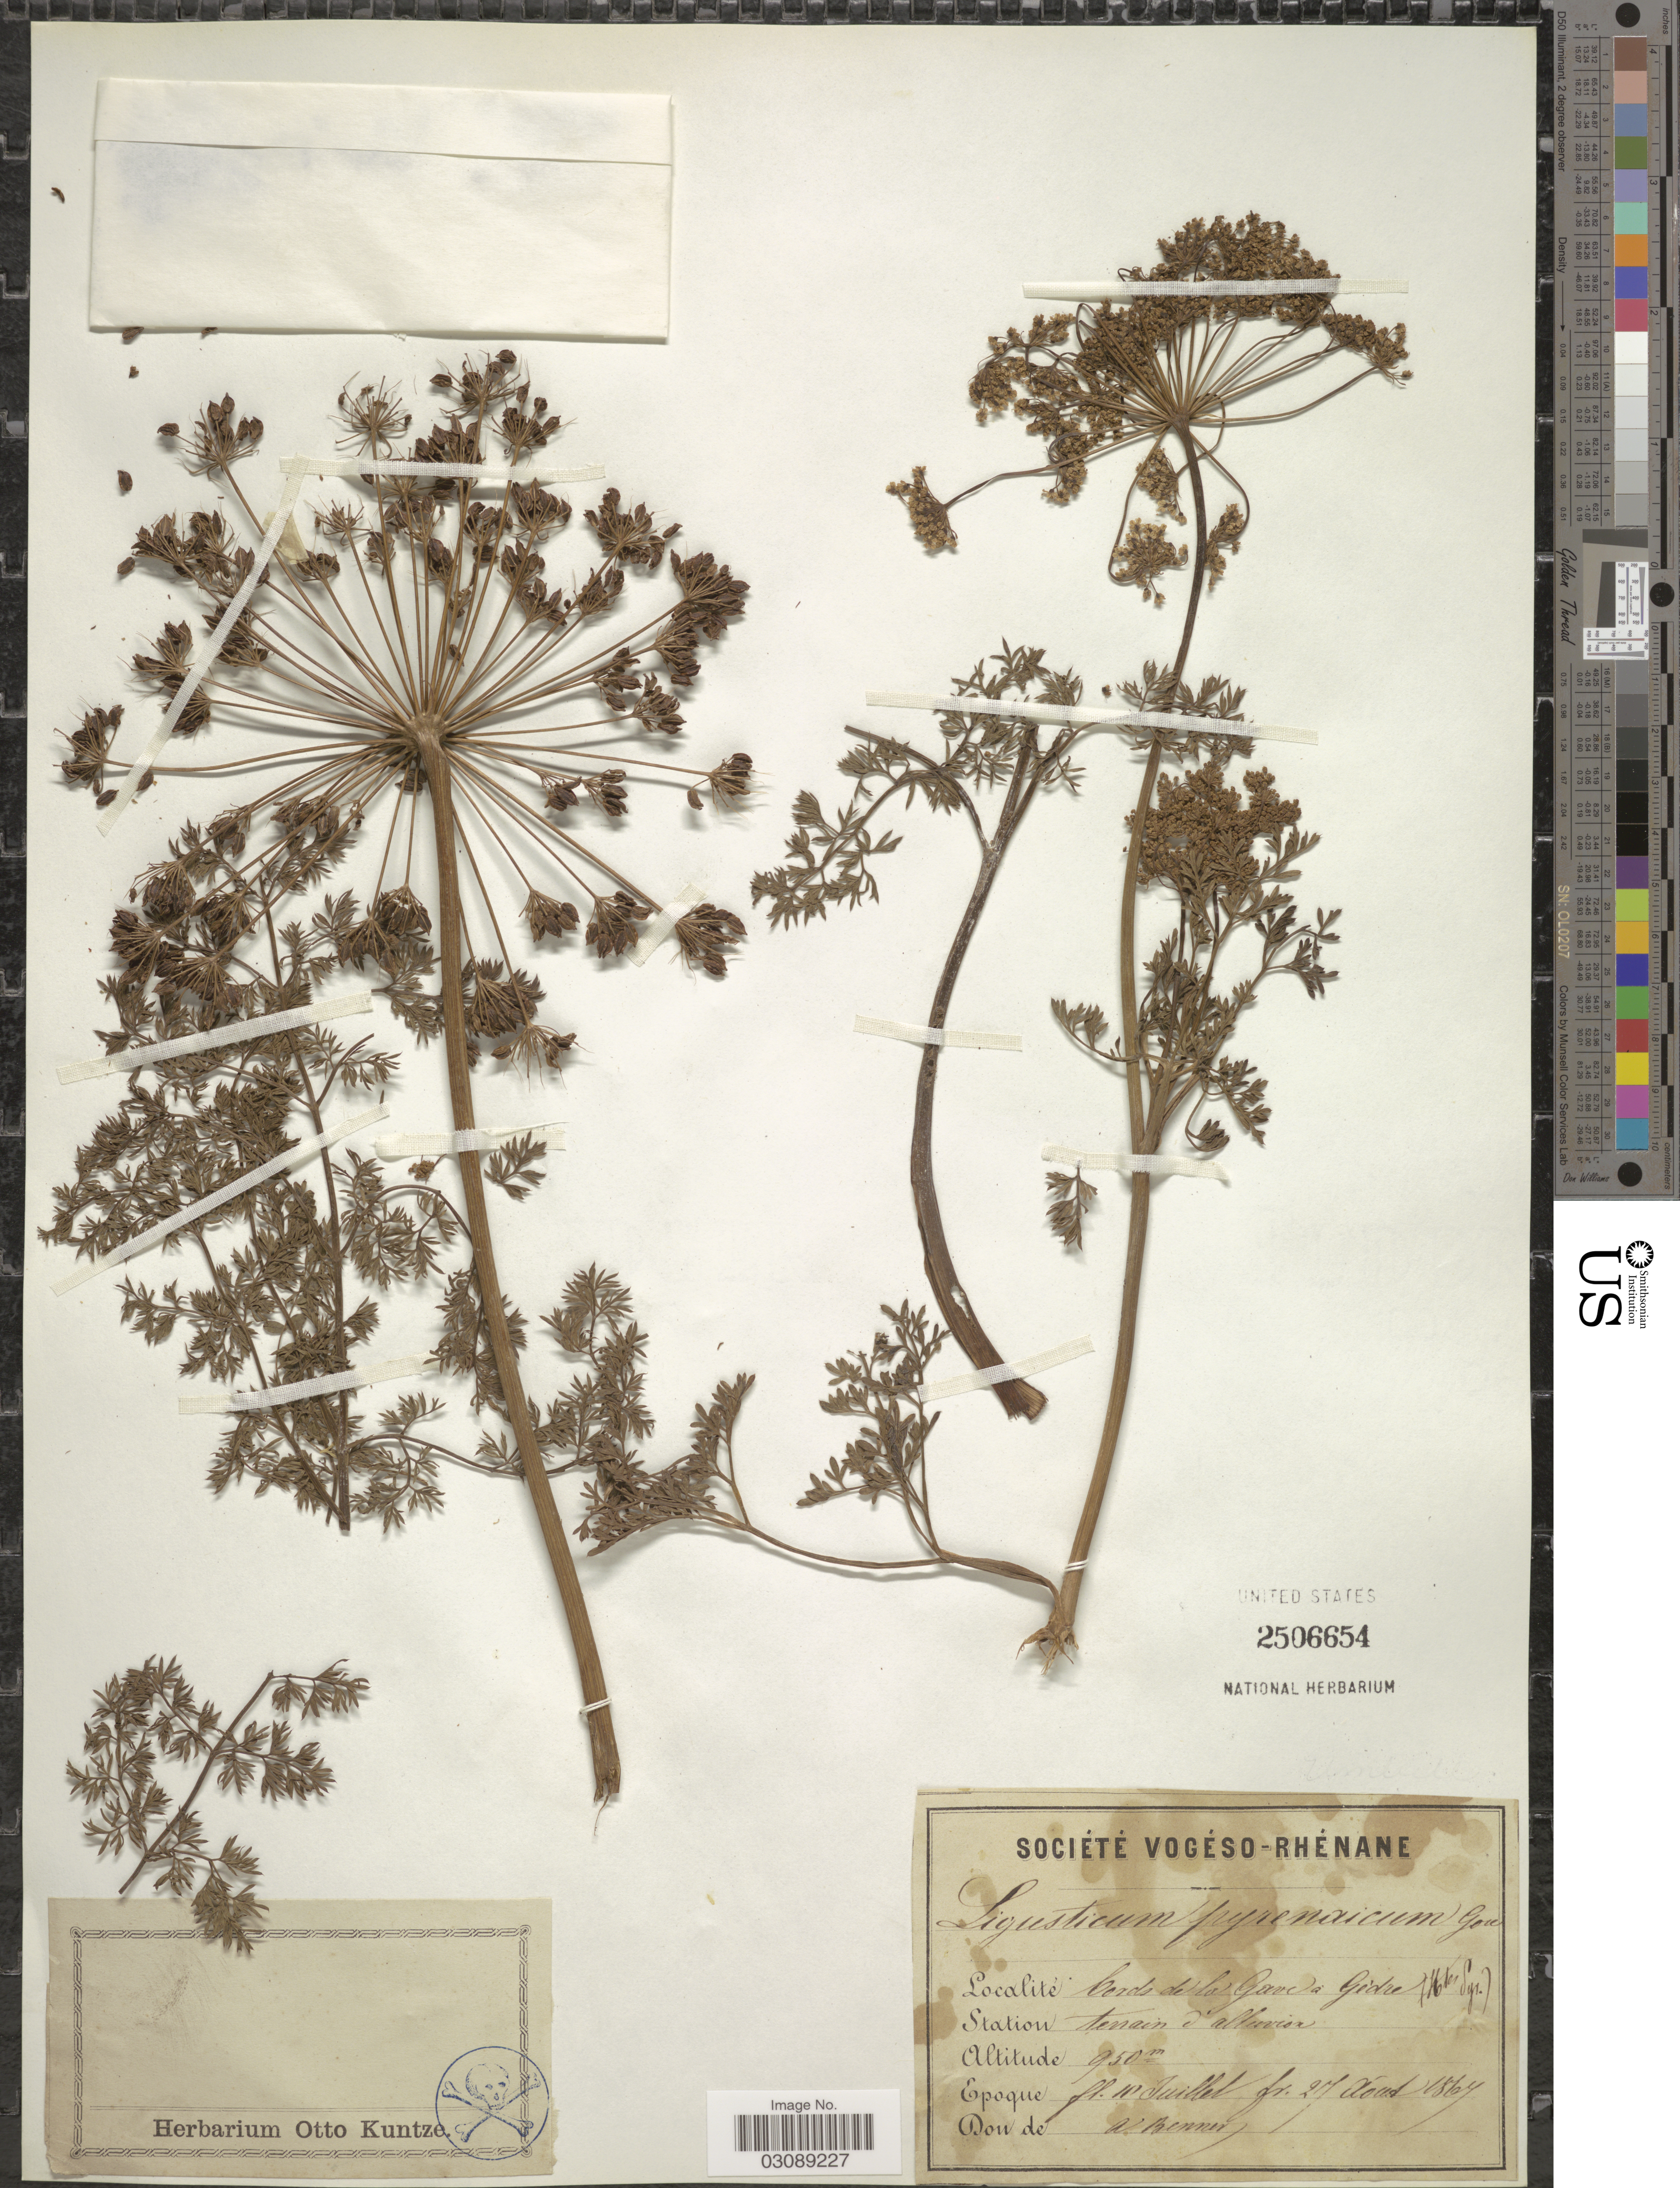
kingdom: Plantae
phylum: Tracheophyta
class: Magnoliopsida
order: Apiales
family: Apiaceae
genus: Ligusticum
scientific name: Ligusticum pyrenaicum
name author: Gouan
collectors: W. Benner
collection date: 1864-08-27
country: France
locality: Société Vogéso-Rhénane, bords de la Gave a Gedre.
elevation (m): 950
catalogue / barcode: US 2506654